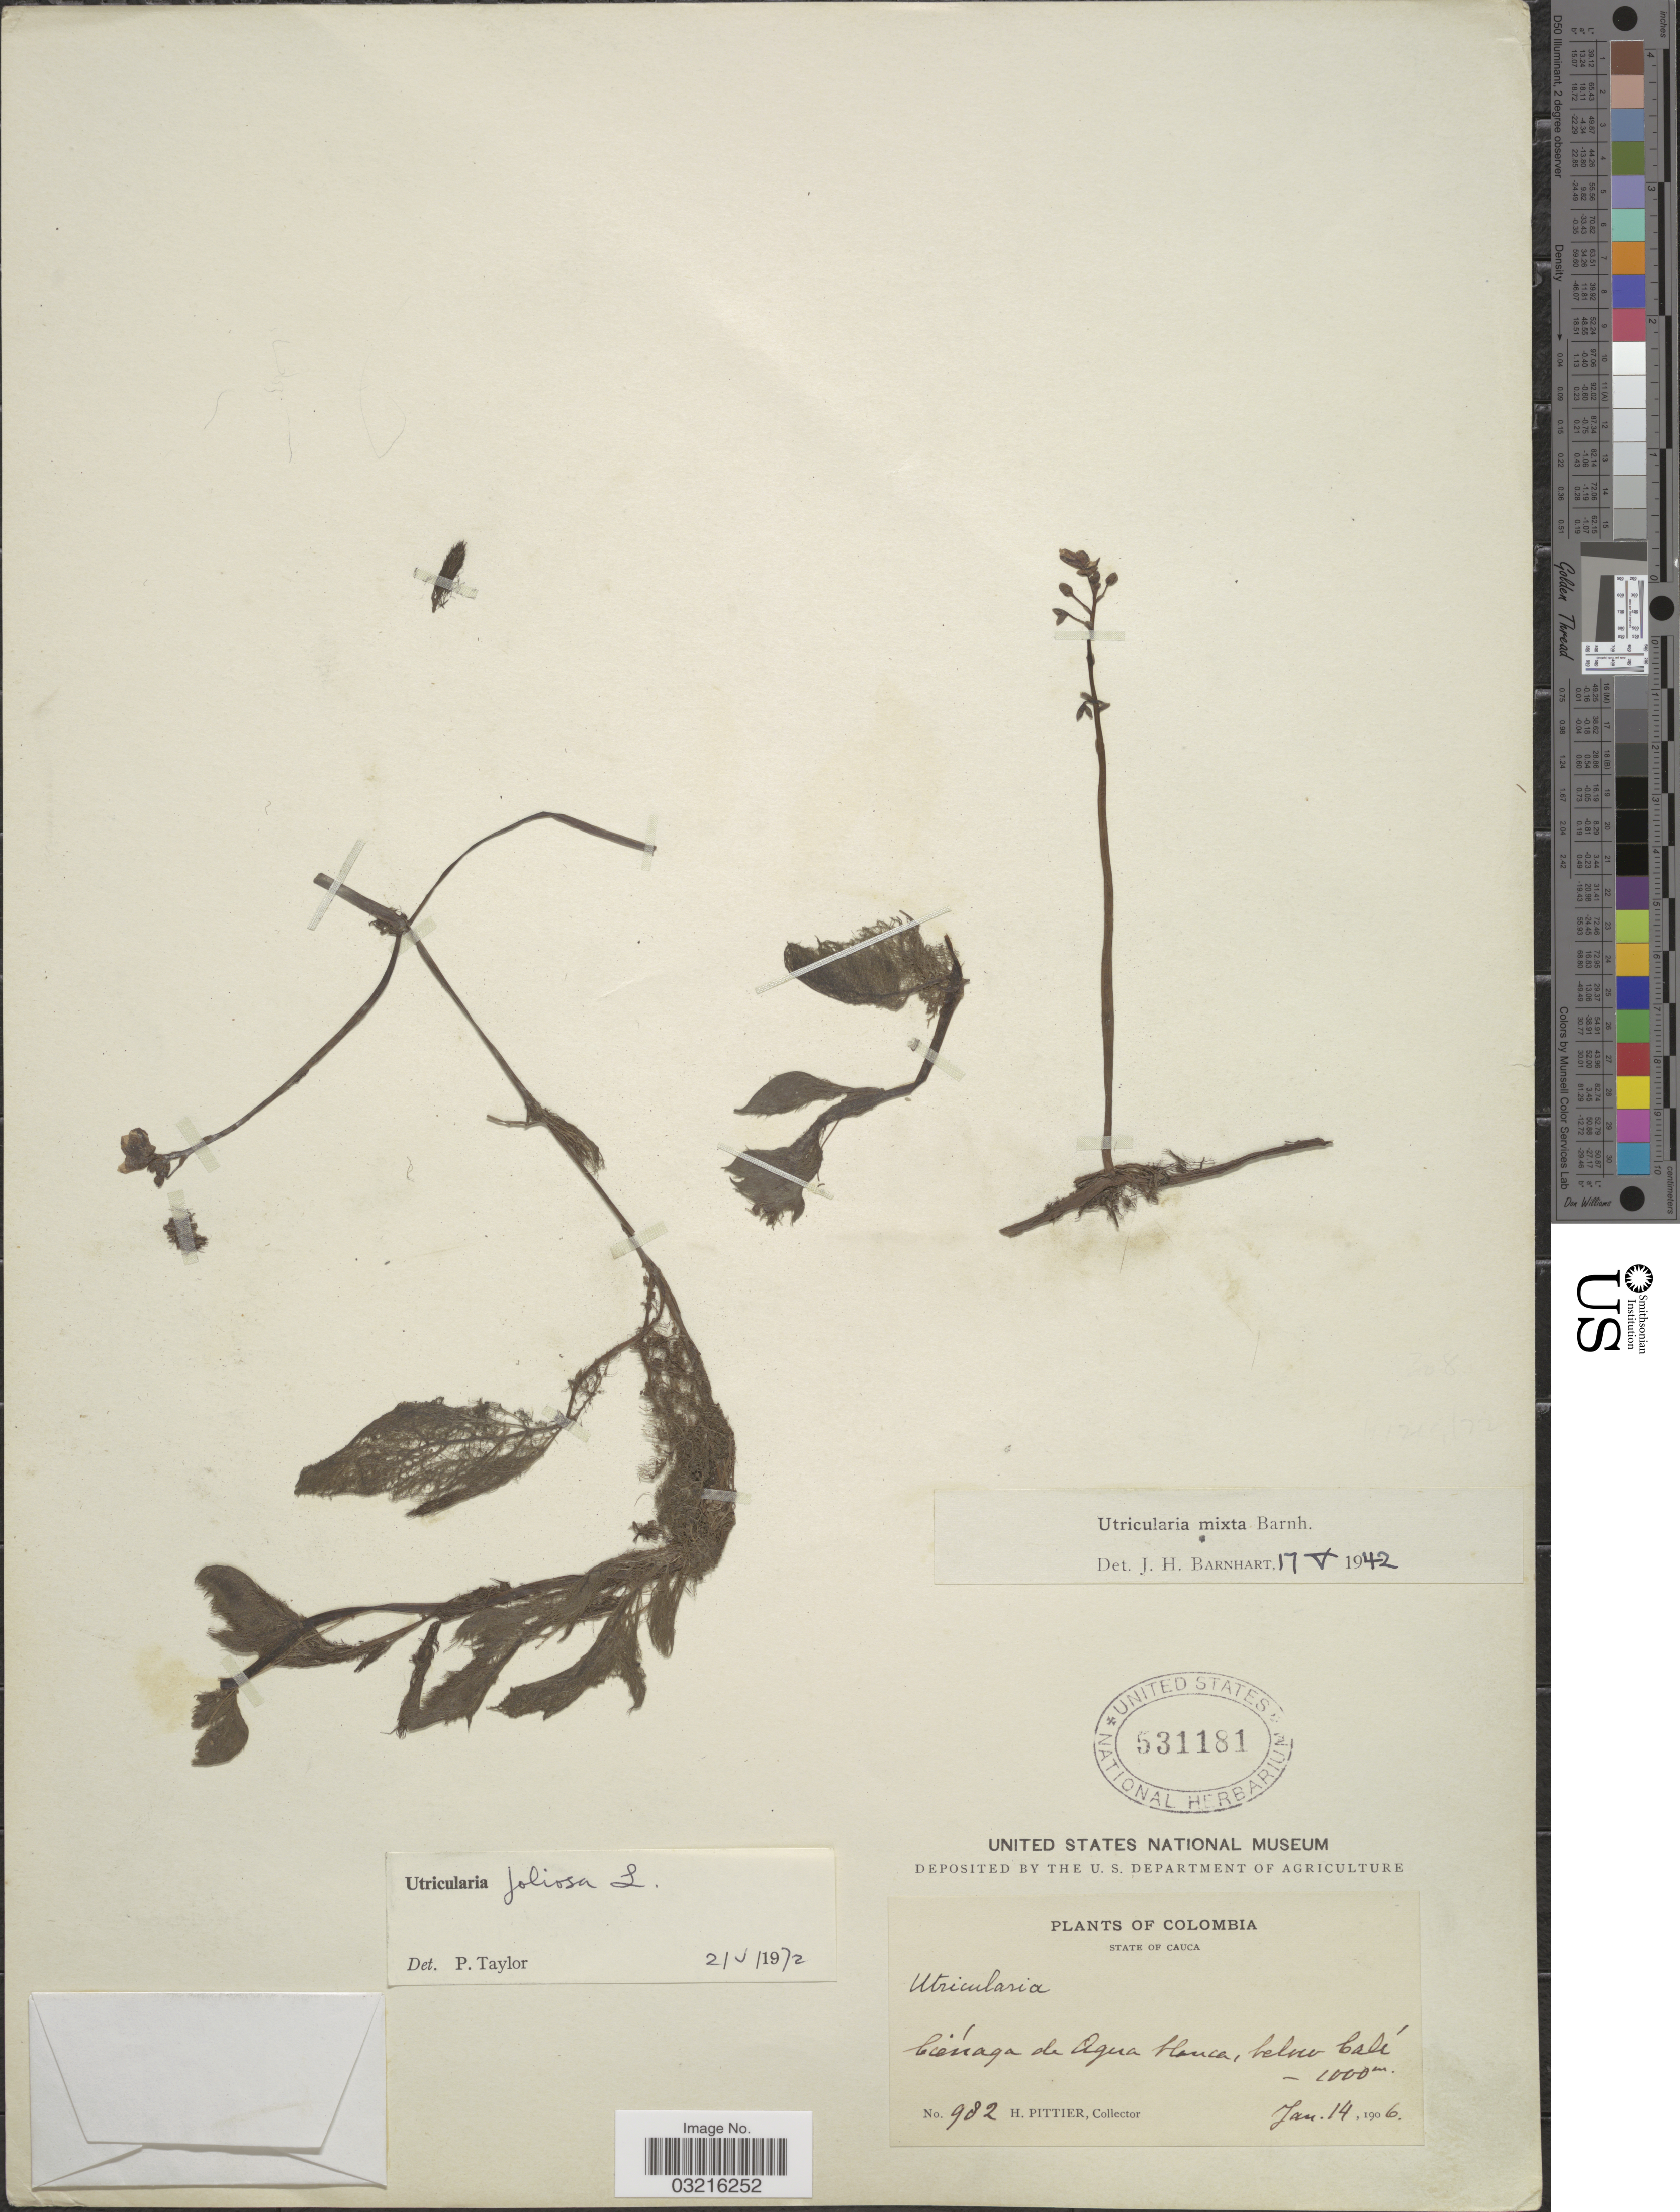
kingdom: Plantae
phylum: Tracheophyta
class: Magnoliopsida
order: Lamiales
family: Lentibulariaceae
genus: Utricularia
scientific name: Utricularia foliosa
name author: L.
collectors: H. F. Pittier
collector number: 982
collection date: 1906-01-14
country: Colombia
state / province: Cauca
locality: Ciénaga de Agua blanca, below Calí.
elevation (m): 1000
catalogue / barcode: US 531181